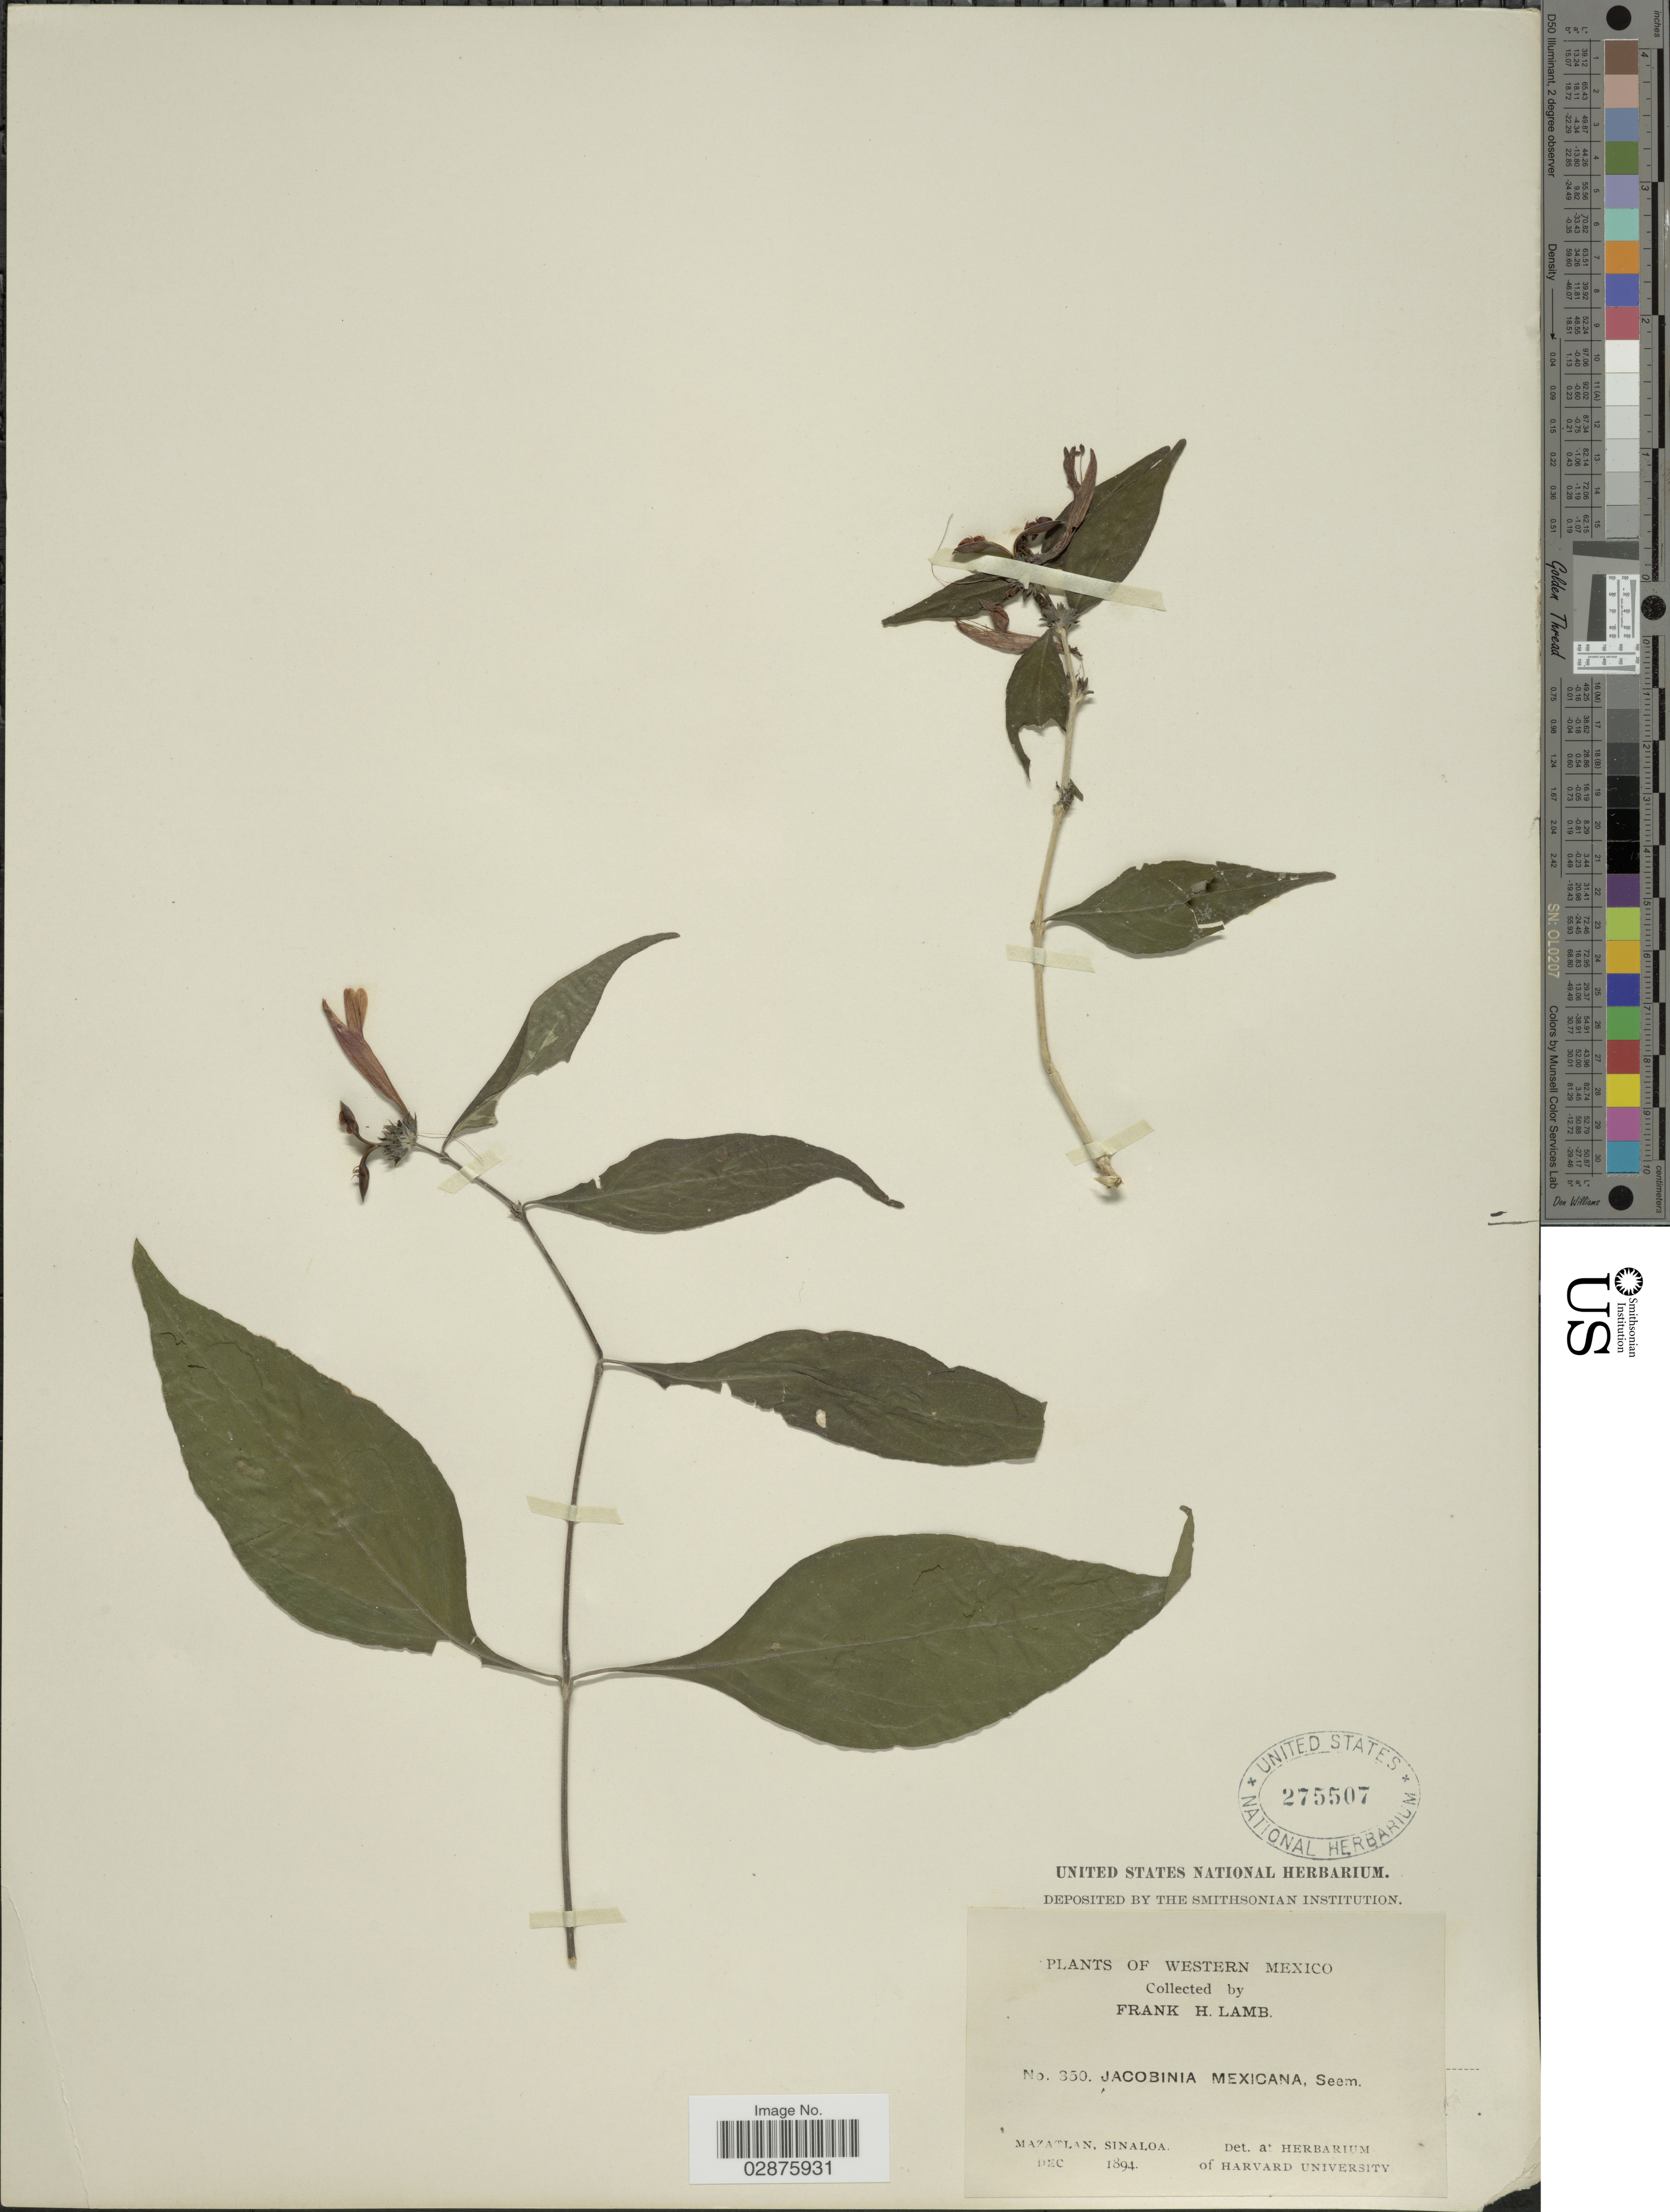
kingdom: Plantae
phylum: Tracheophyta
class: Magnoliopsida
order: Lamiales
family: Acanthaceae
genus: Justicia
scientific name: Justicia candicans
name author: (Nees) L.D. Benson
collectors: F. H. Lamb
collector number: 350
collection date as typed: Dec 1894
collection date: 1894-12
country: Mexico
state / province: Sinaloa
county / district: Mazatlán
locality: Mazatlán.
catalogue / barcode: US 275507